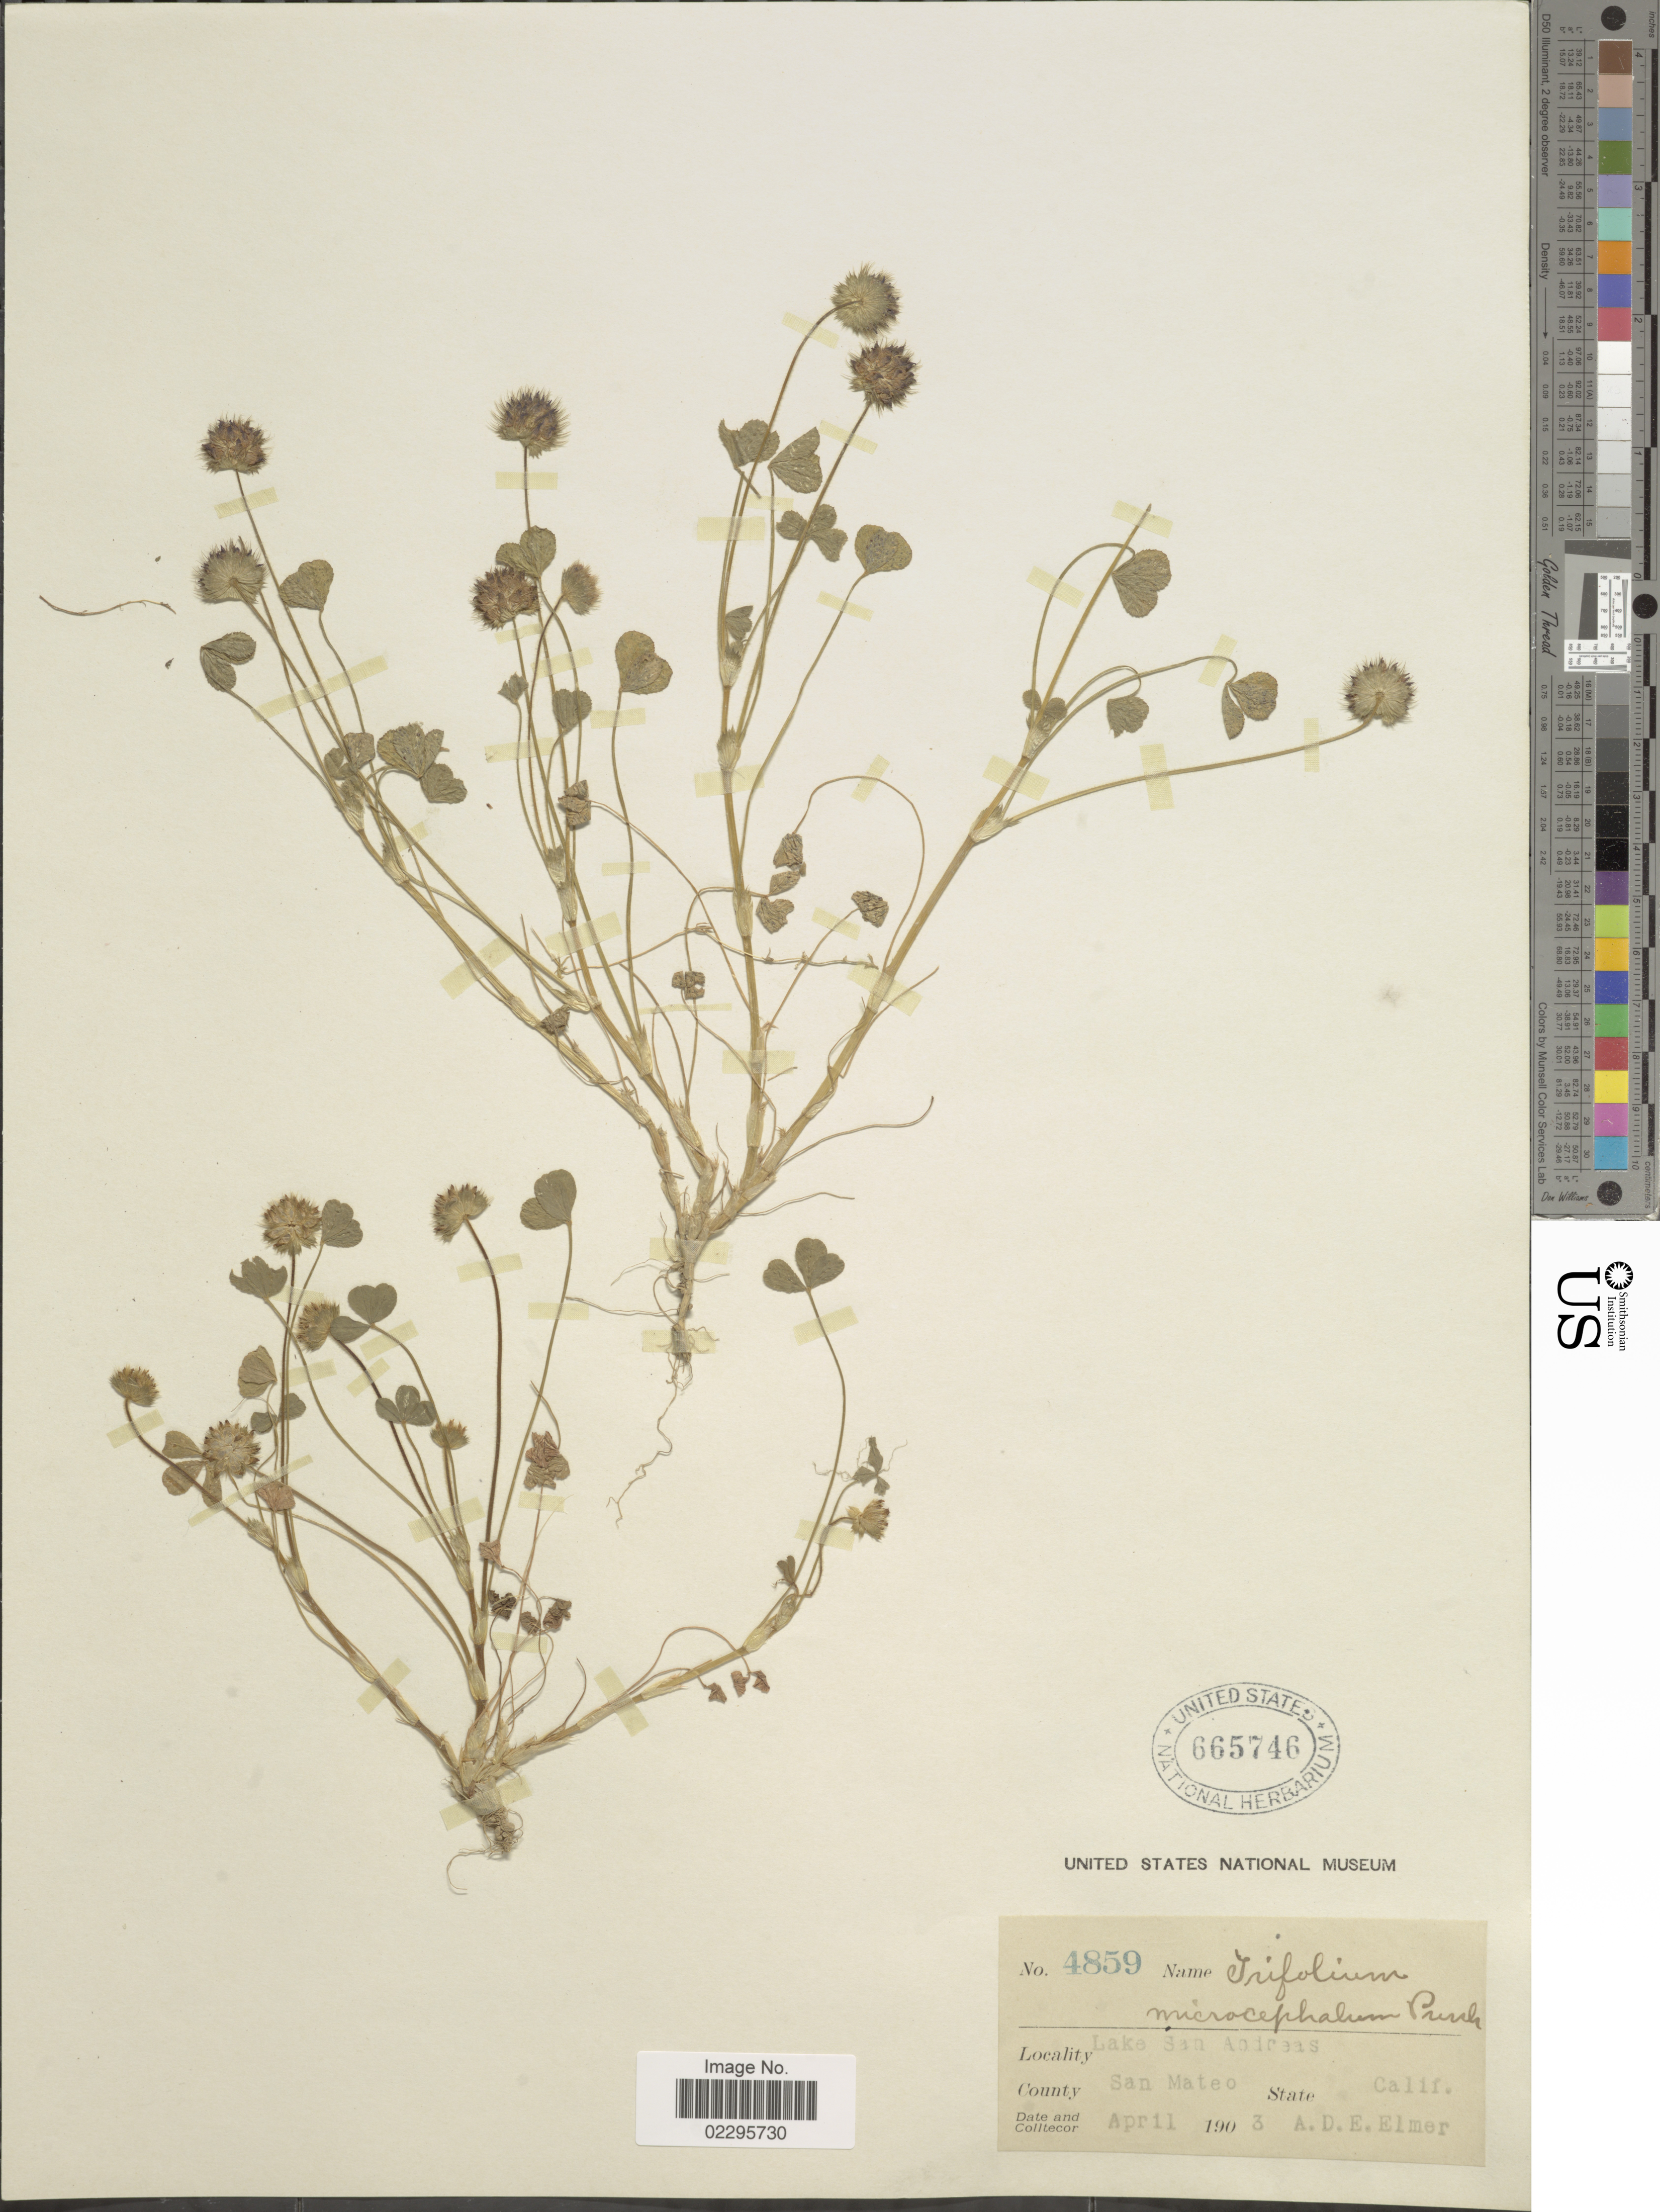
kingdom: Plantae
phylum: Tracheophyta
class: Magnoliopsida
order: Fabales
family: Fabaceae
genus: Trifolium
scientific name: Trifolium barbigerum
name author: Torr.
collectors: A. D. E. Elmer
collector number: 4859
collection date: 1903-04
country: United States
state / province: California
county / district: San Mateo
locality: Lake San Andreas, County San Mateo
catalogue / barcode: US 665746